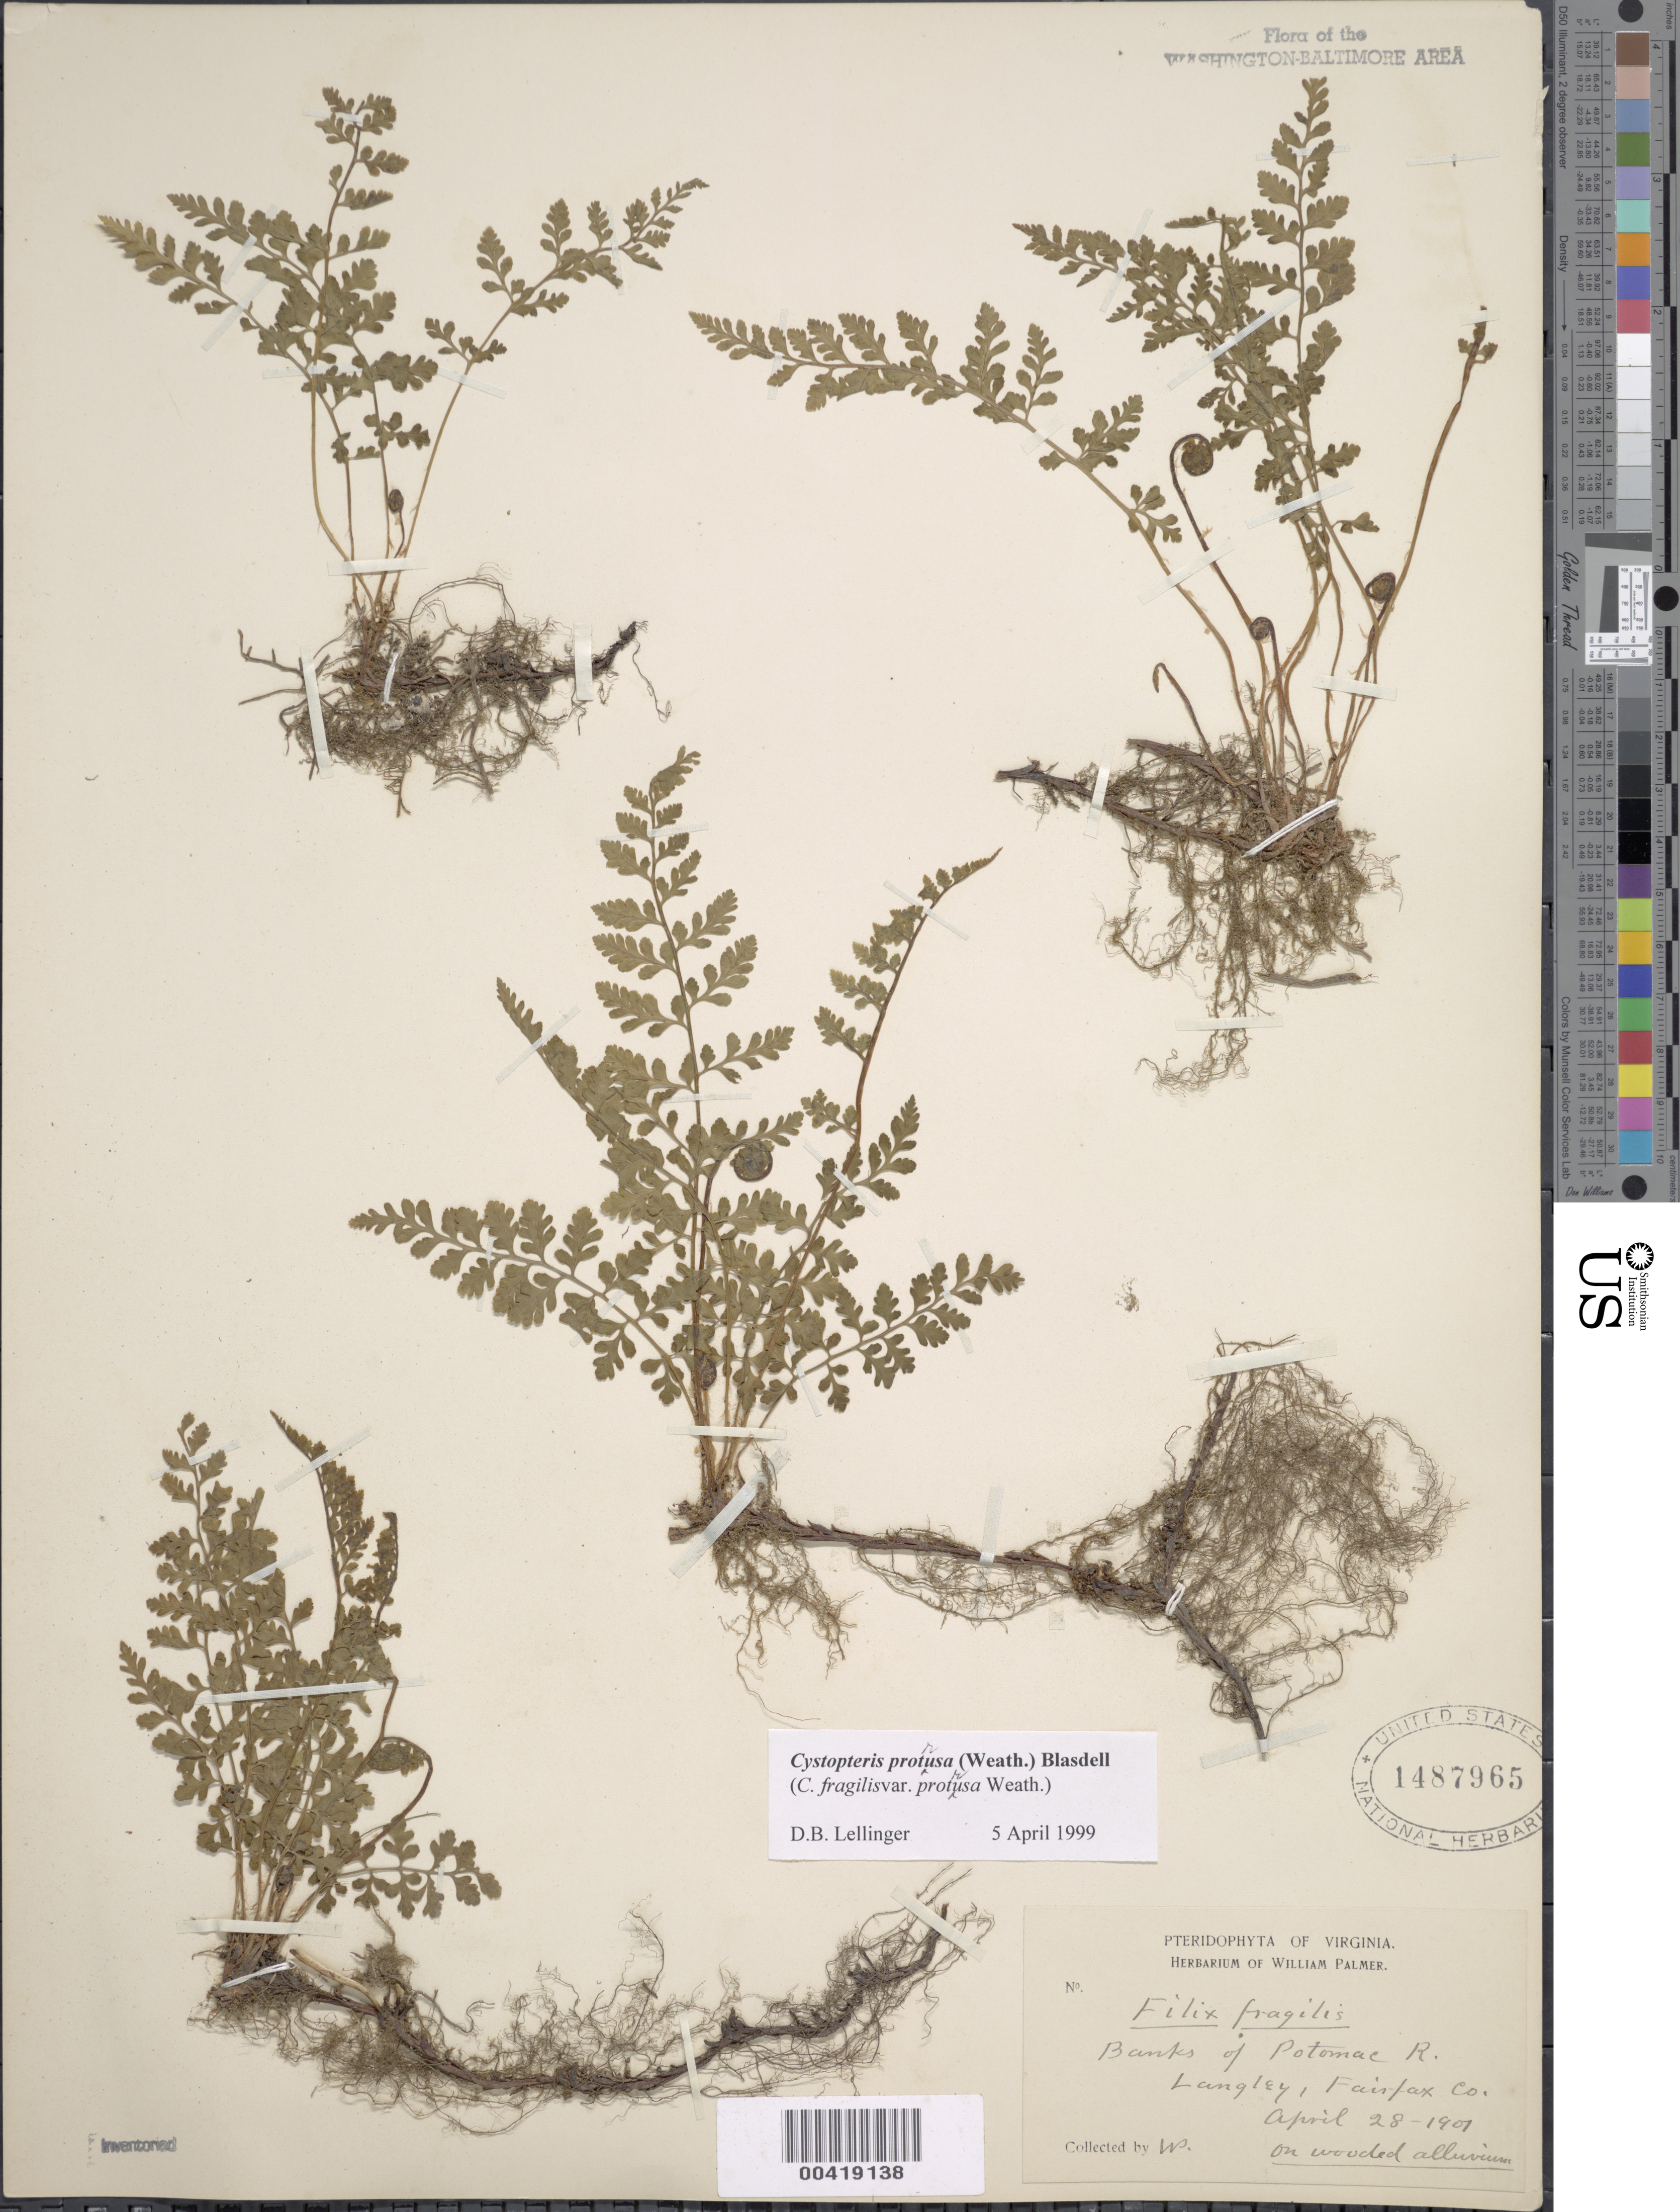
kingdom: Plantae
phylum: Tracheophyta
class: Polypodiopsida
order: Polypodiales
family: Cystopteridaceae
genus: Cystopteris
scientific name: Cystopteris utahensis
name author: Windham & Haufler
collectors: W. Palmer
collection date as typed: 28 Apr 1901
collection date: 1901-04-28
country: United States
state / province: Virginia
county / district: Fairfax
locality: Banks of the Potomac River, Langley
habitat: On wooded alluvium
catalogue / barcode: US 1487965